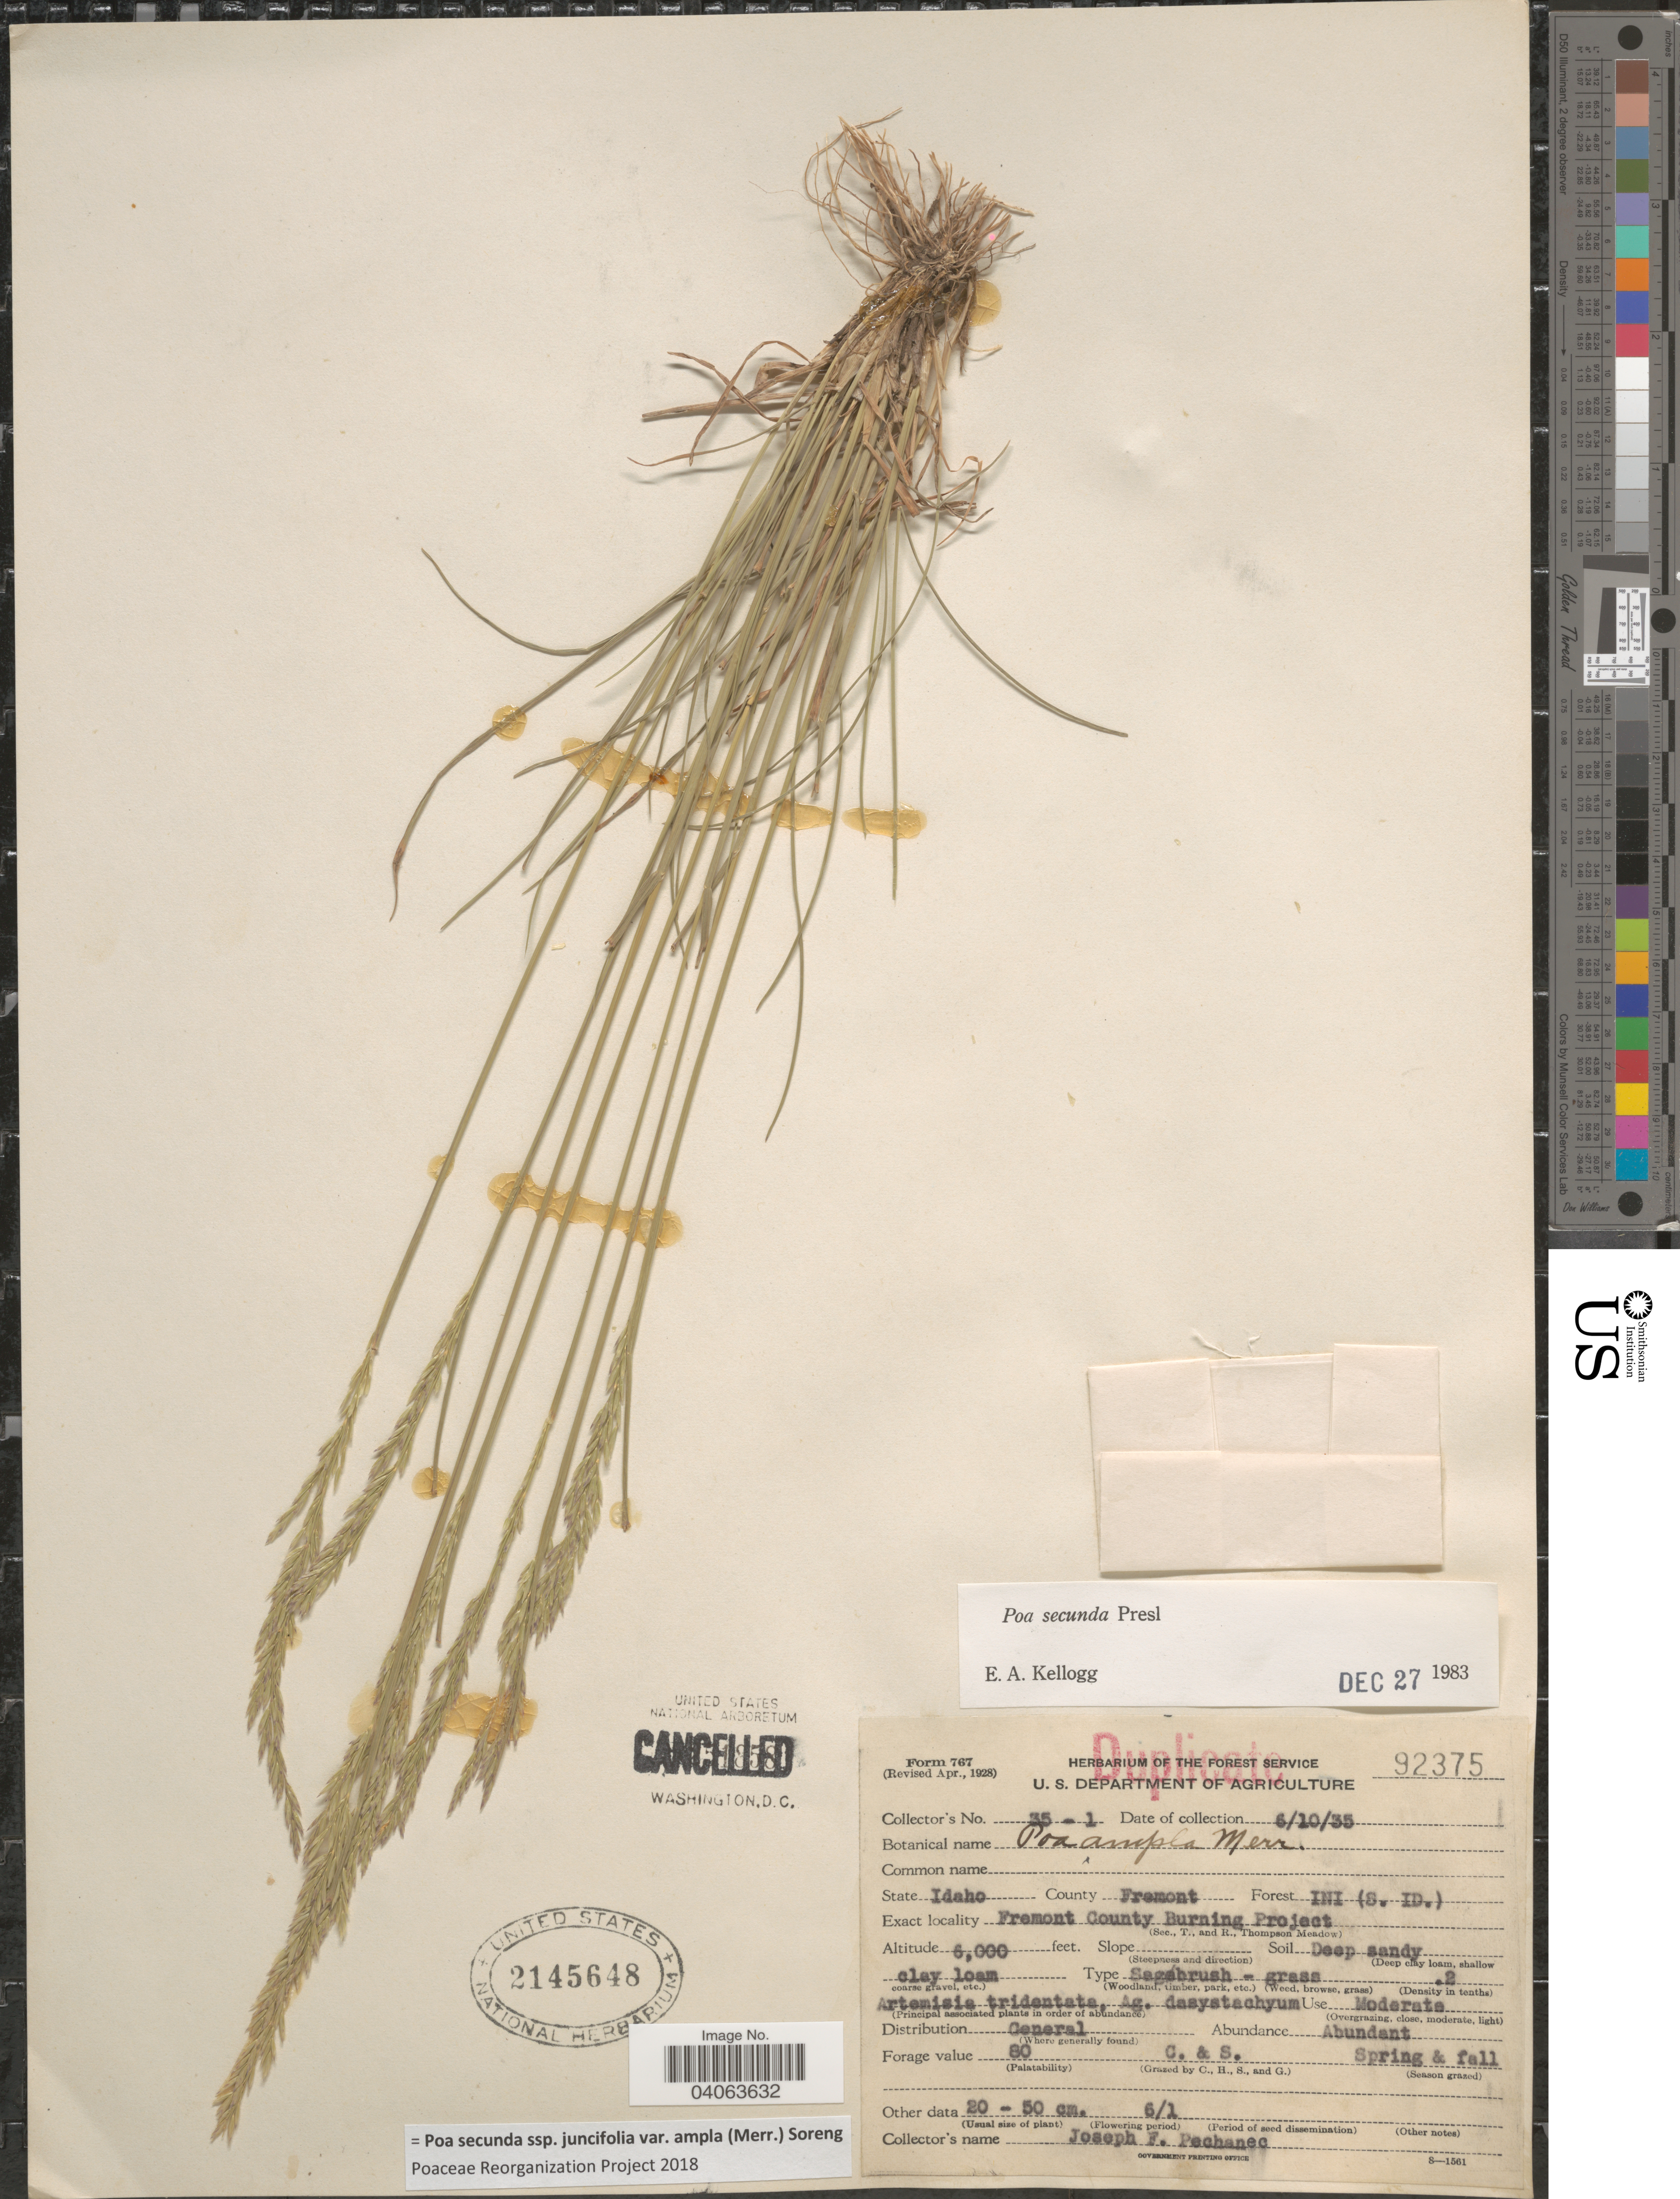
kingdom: Plantae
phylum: Tracheophyta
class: Liliopsida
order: Poales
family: Poaceae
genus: Poa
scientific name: Poa secunda subsp. juncifolia var. ampla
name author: (Merr.) Soreng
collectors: J. Pechanec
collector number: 35-1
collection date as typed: Transcribed d/m/y: 10/6/35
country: United States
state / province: Idaho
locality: County Fremont. Forest INI (S. ID.) Fremont County Burning Project.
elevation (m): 1829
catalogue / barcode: US 2145648